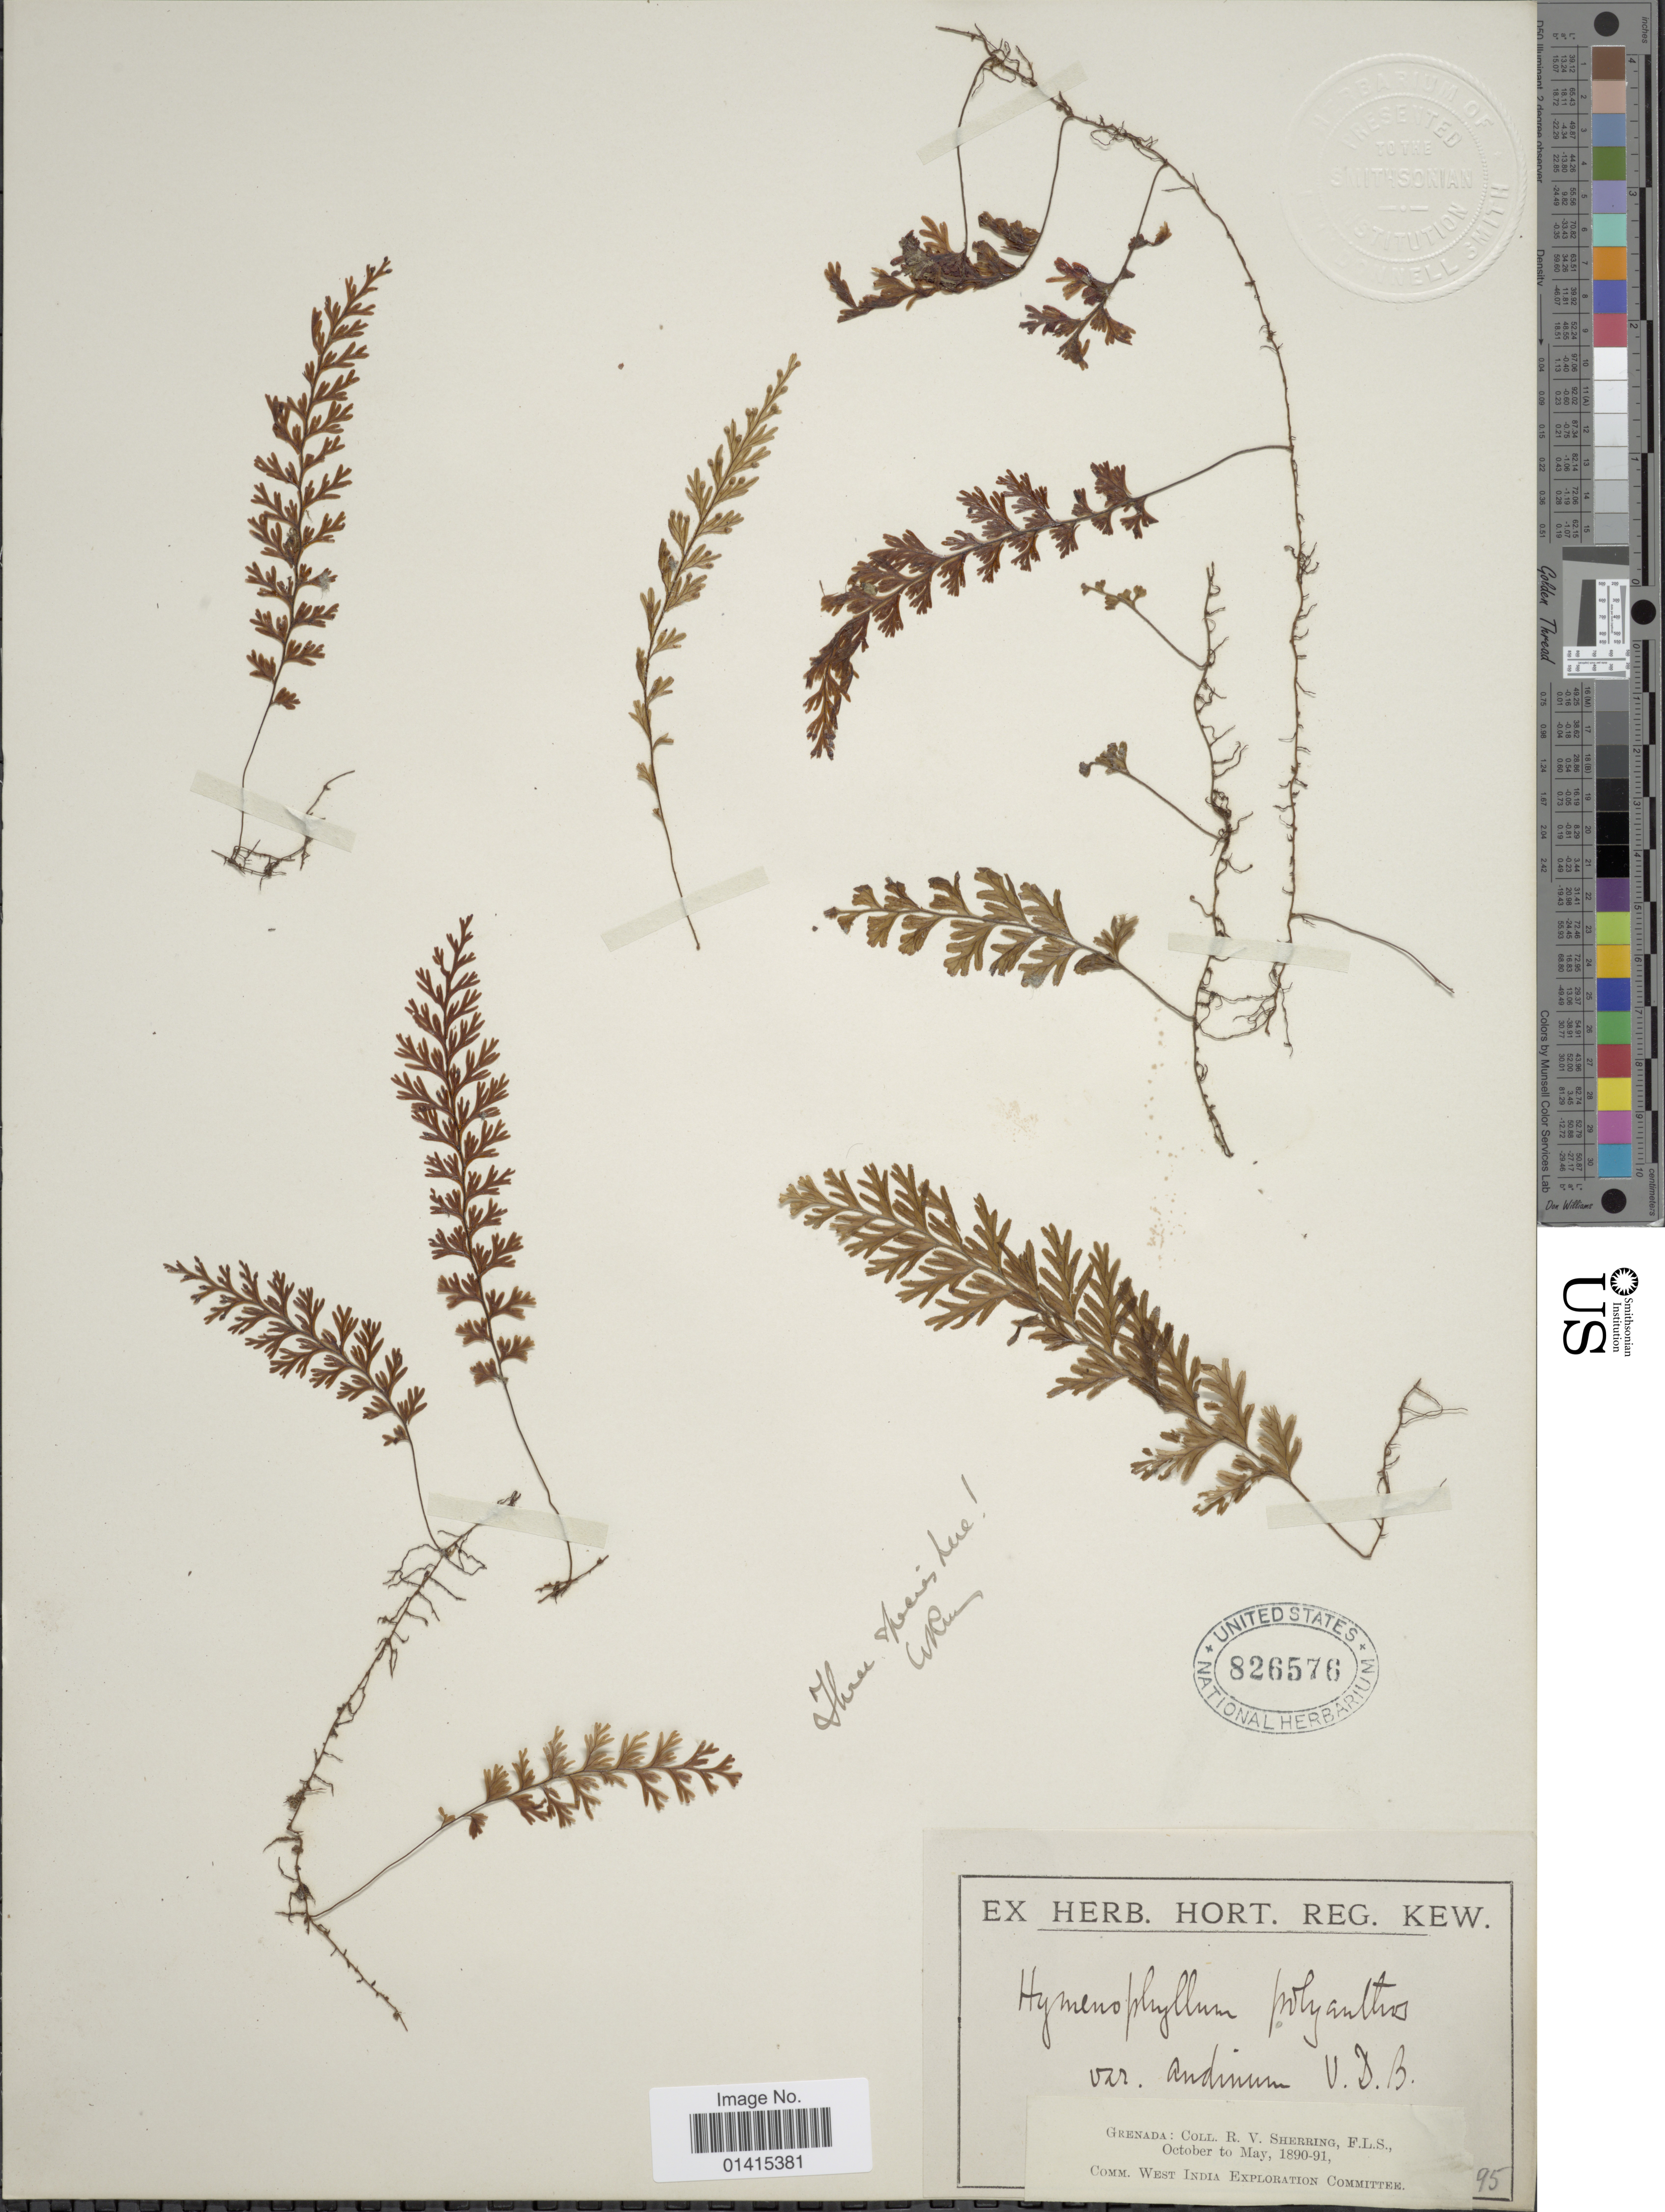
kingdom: Plantae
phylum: Tracheophyta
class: Polypodiopsida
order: Hymenophyllales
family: Hymenophyllaceae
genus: Hymenophyllum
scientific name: Hymenophyllum polyanthos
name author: (Sw.) Sw.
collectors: R. Sherring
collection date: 1890-10/1891-05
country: Grenada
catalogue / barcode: US 826576